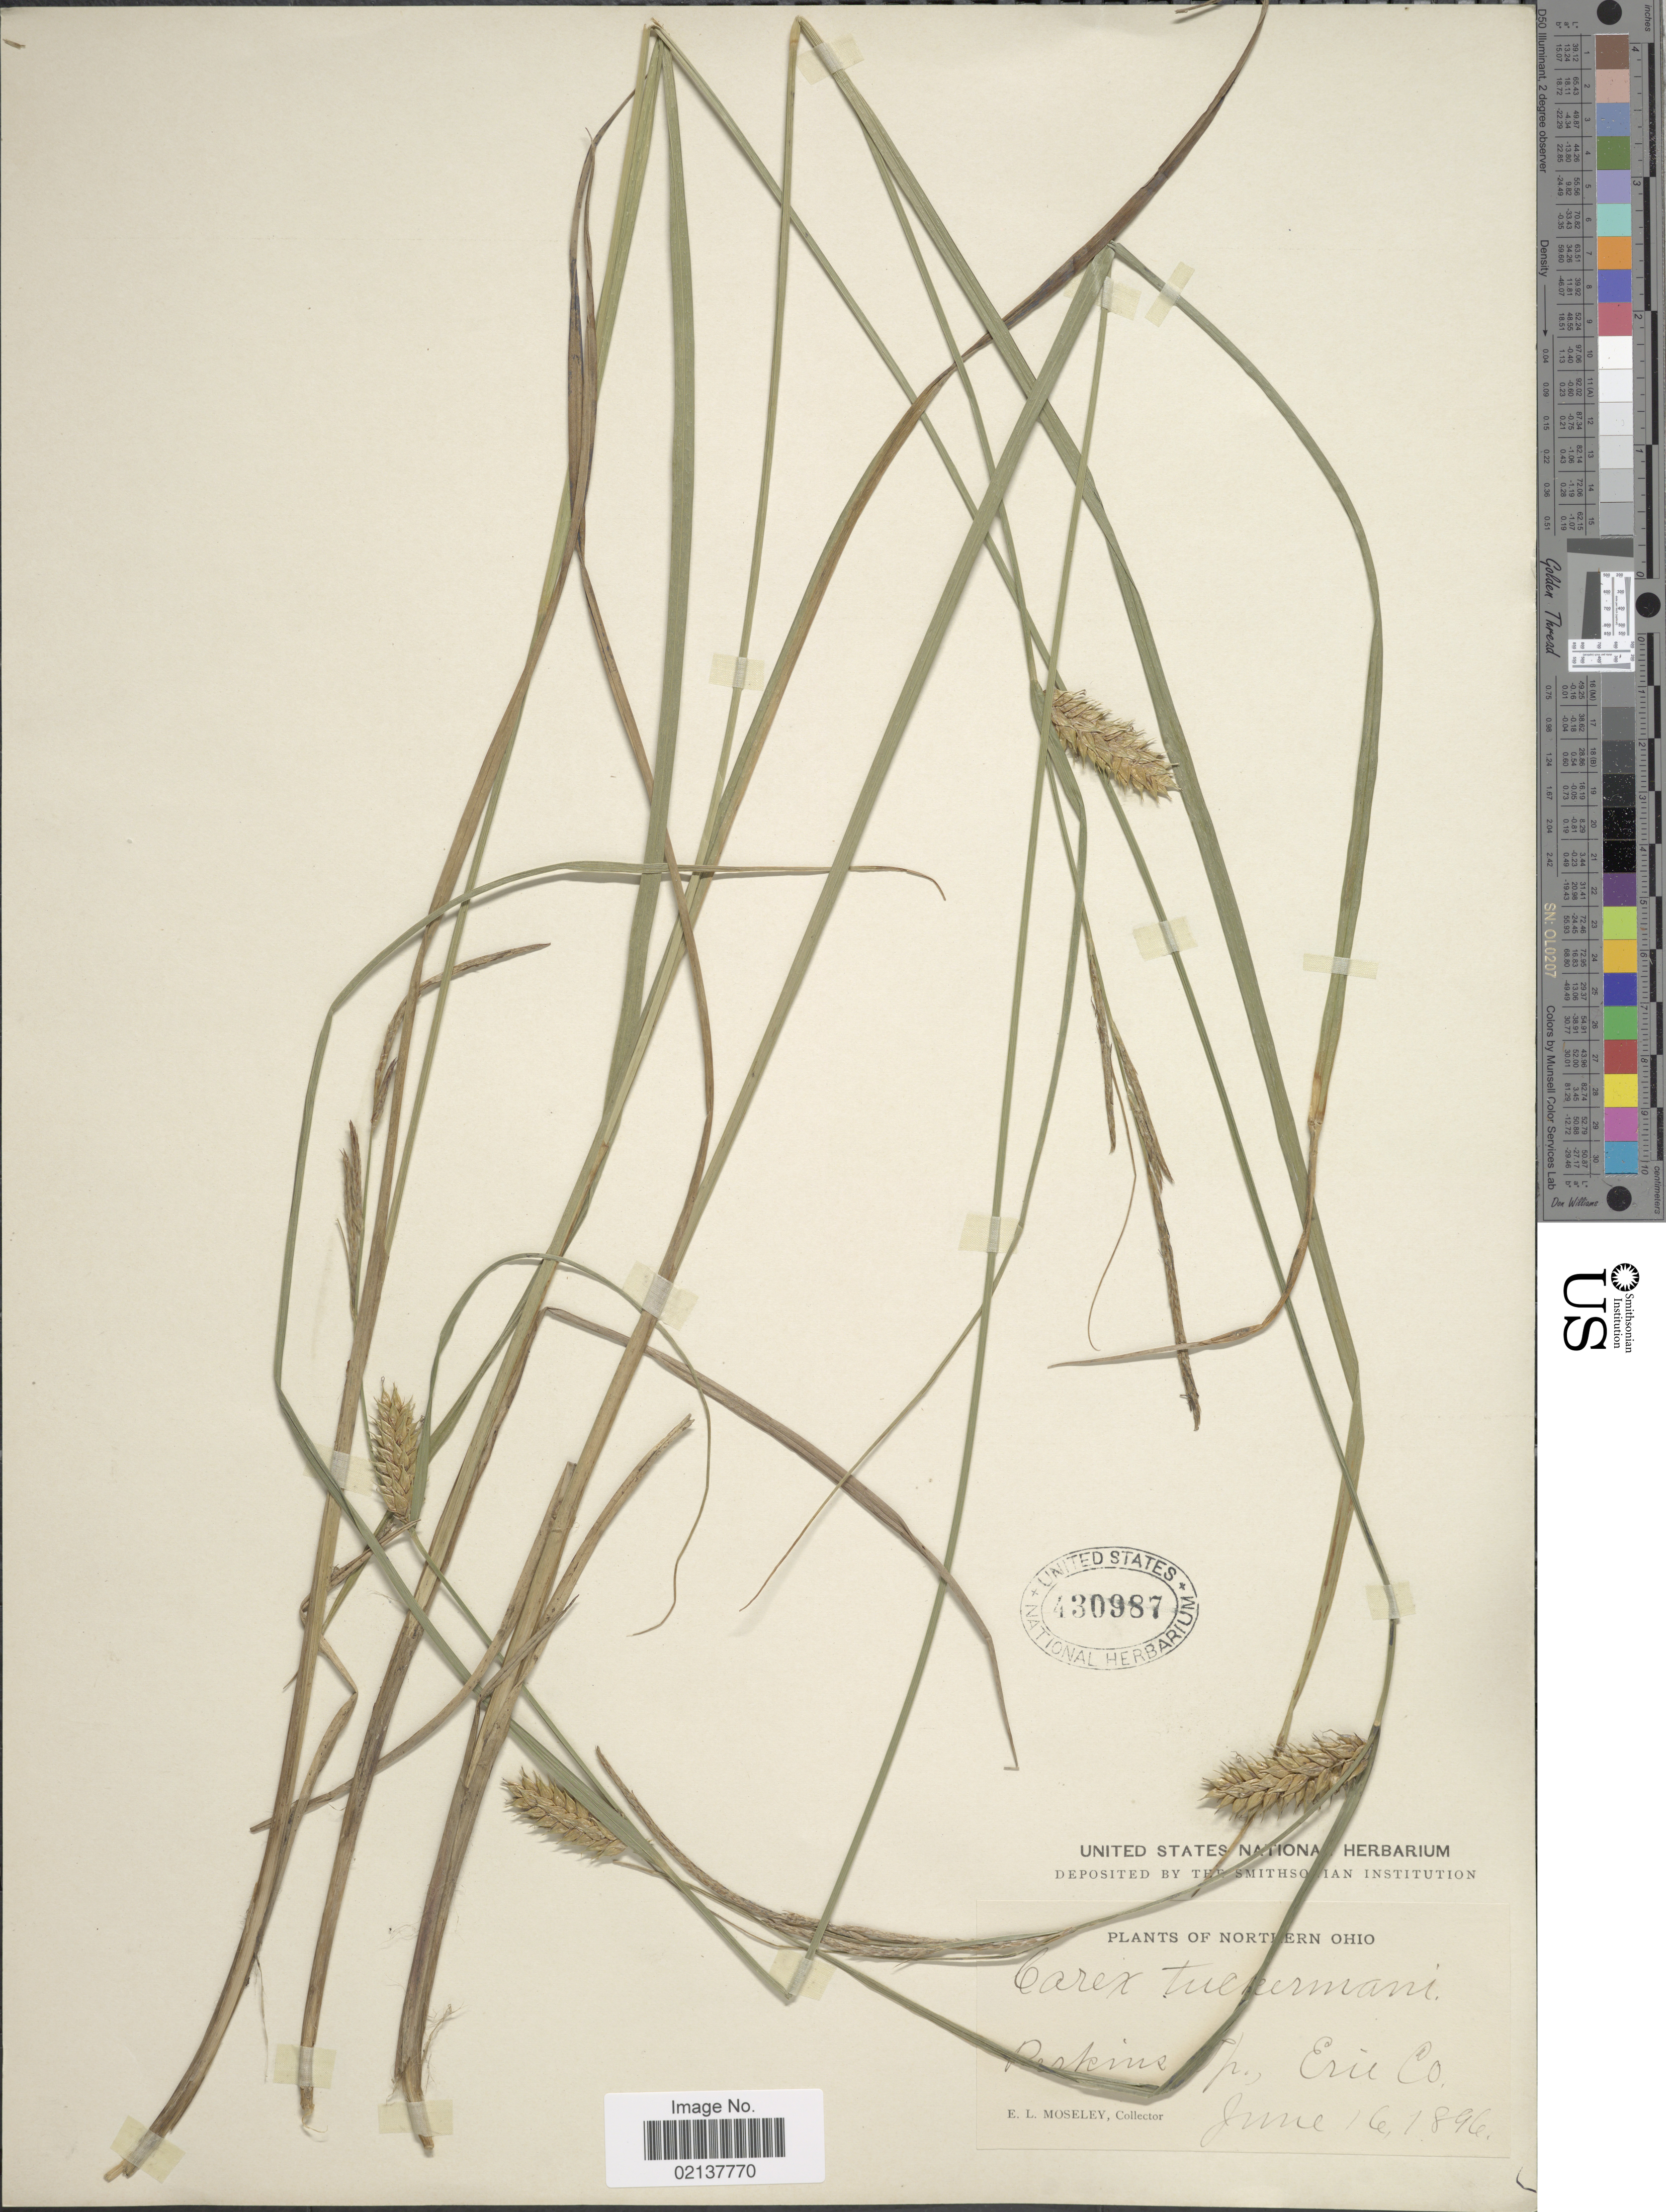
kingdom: Plantae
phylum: Tracheophyta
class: Liliopsida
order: Poales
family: Cyperaceae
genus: Carex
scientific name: Carex tuckermanii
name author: Boott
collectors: E. Mosley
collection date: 1896-06-16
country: United States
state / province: Ohio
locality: Northern Ohio, Perkins Tp., Erie Co.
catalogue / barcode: US 430987